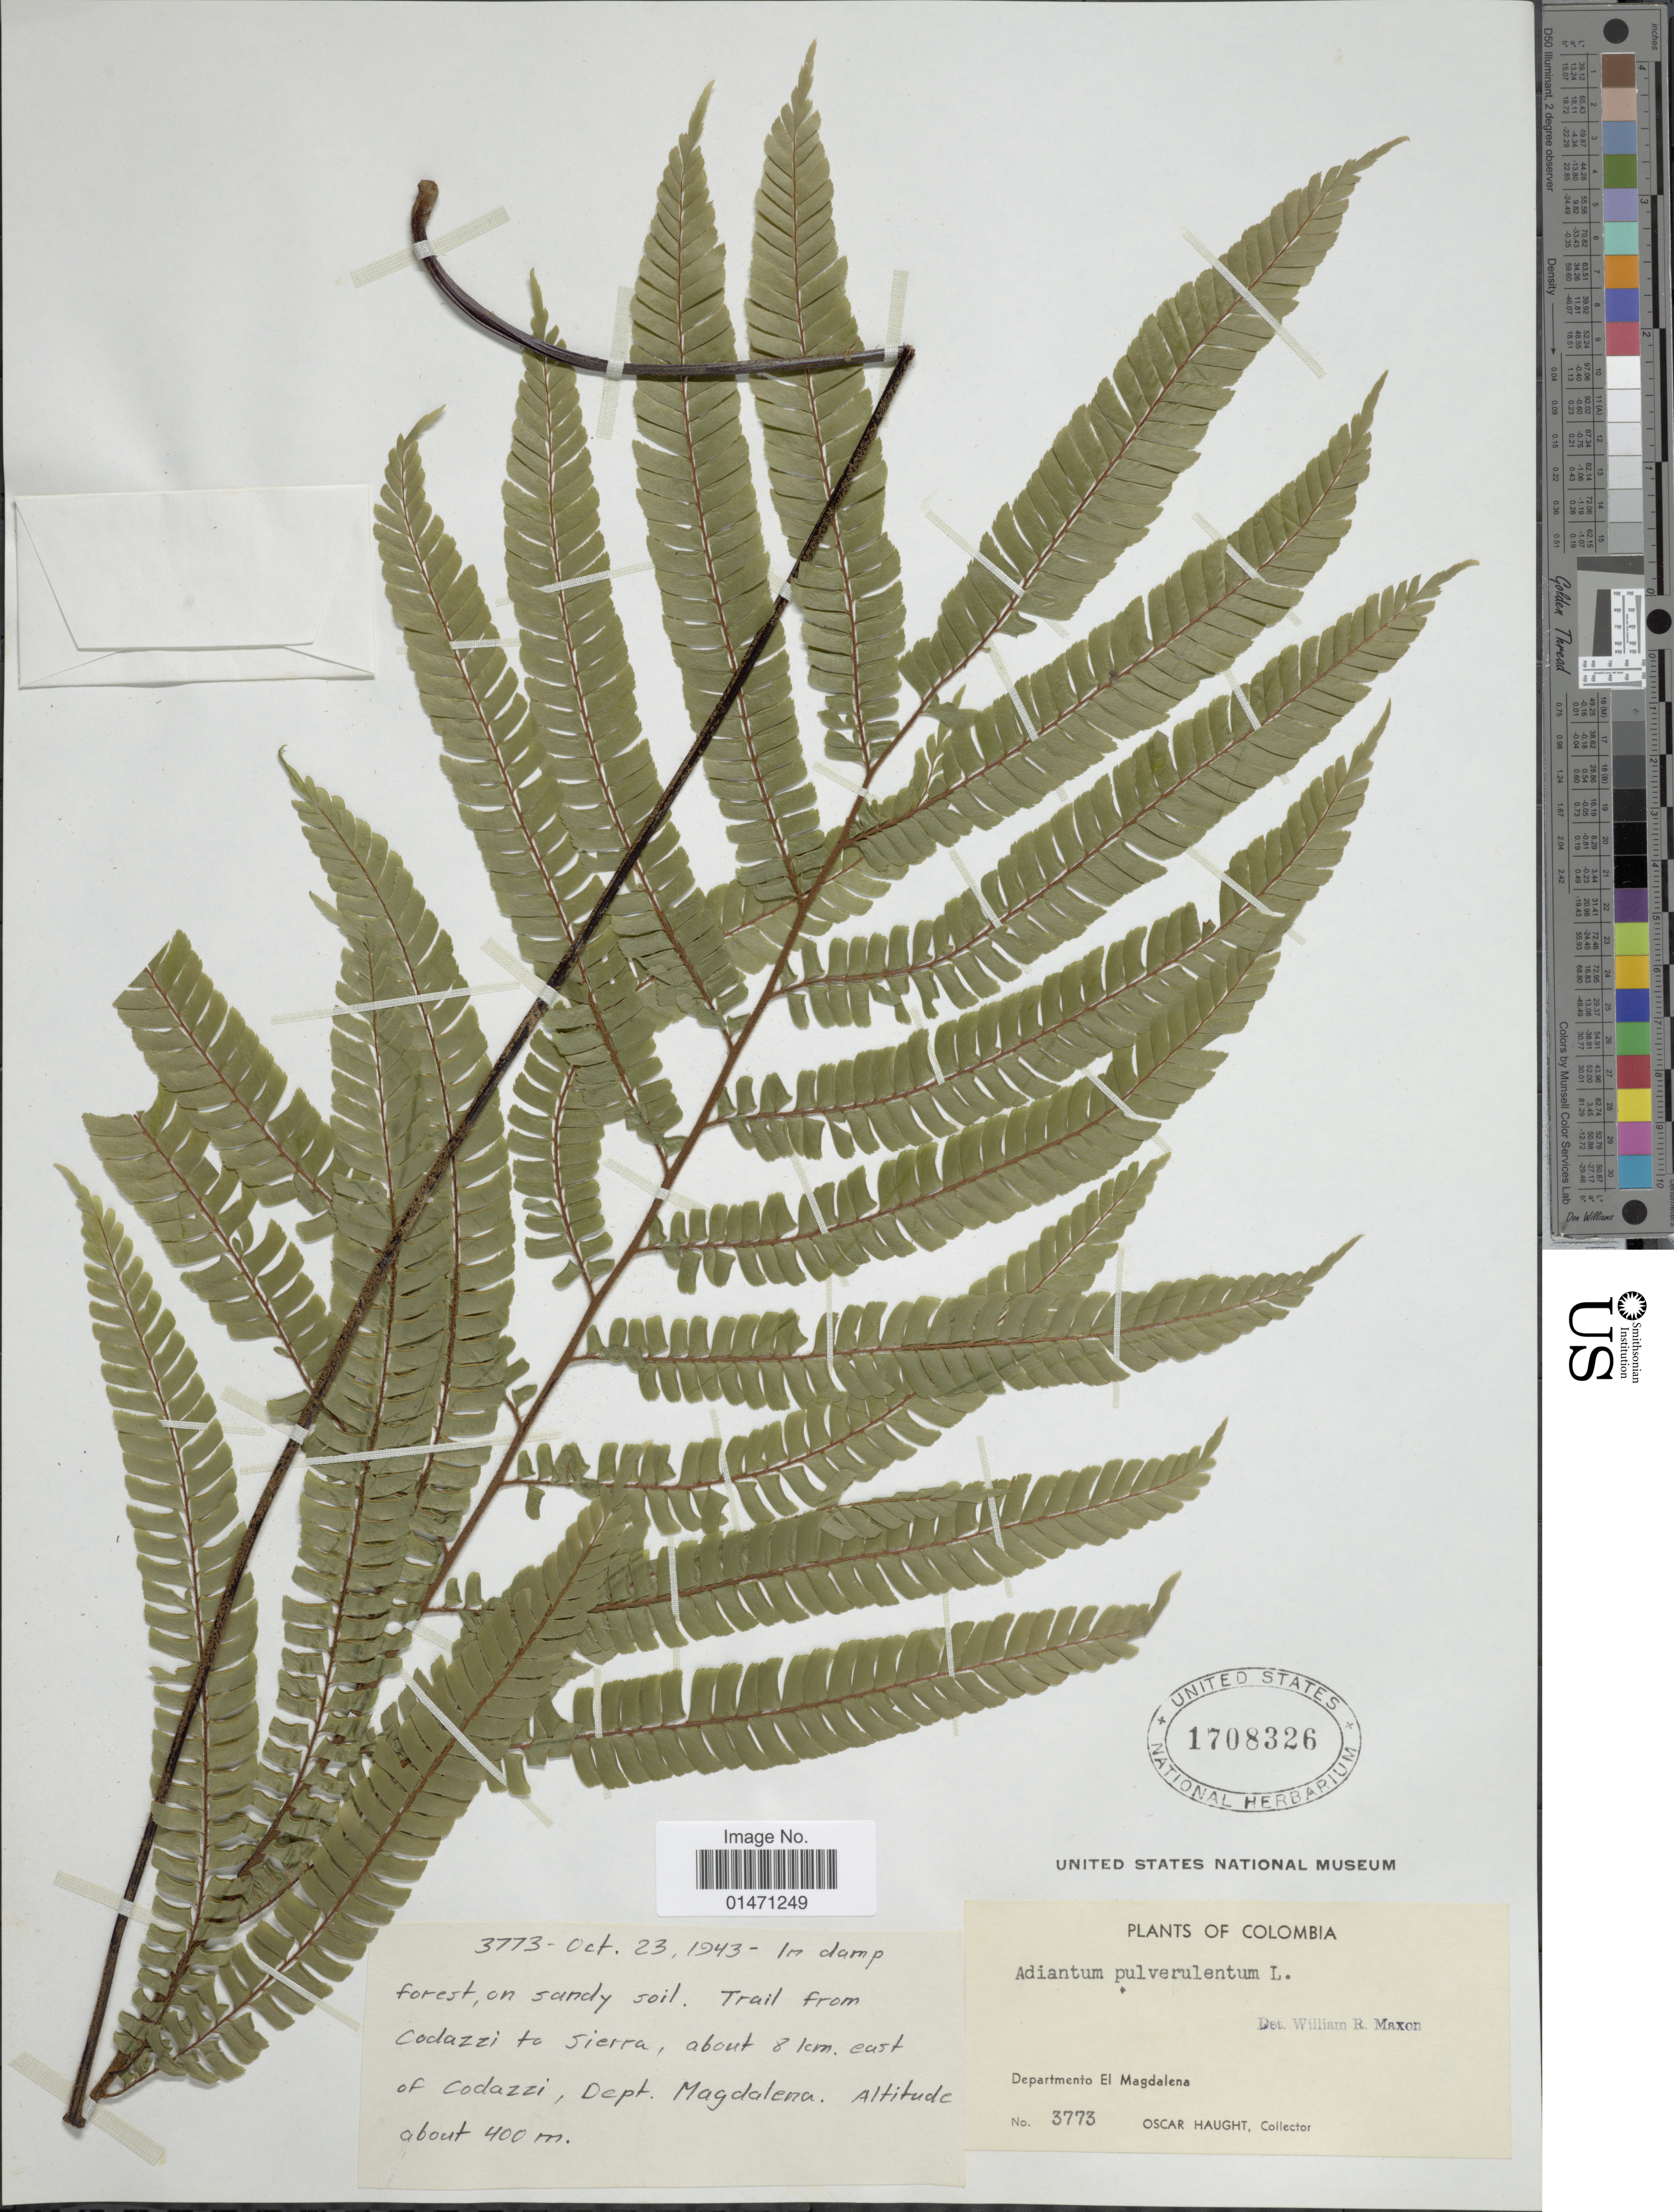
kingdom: Plantae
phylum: Tracheophyta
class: Polypodiopsida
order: Polypodiales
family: Pteridaceae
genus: Adiantum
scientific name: Adiantum pulverulentum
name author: L.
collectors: O. L. Haught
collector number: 3773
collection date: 1943-10-23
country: Colombia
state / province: Magdalena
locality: In damp forest, on sandy soil, trail from Codazzi to Sierra, about 8km east of Codazzi, dept. Magdalena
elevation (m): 400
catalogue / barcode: US 1708326